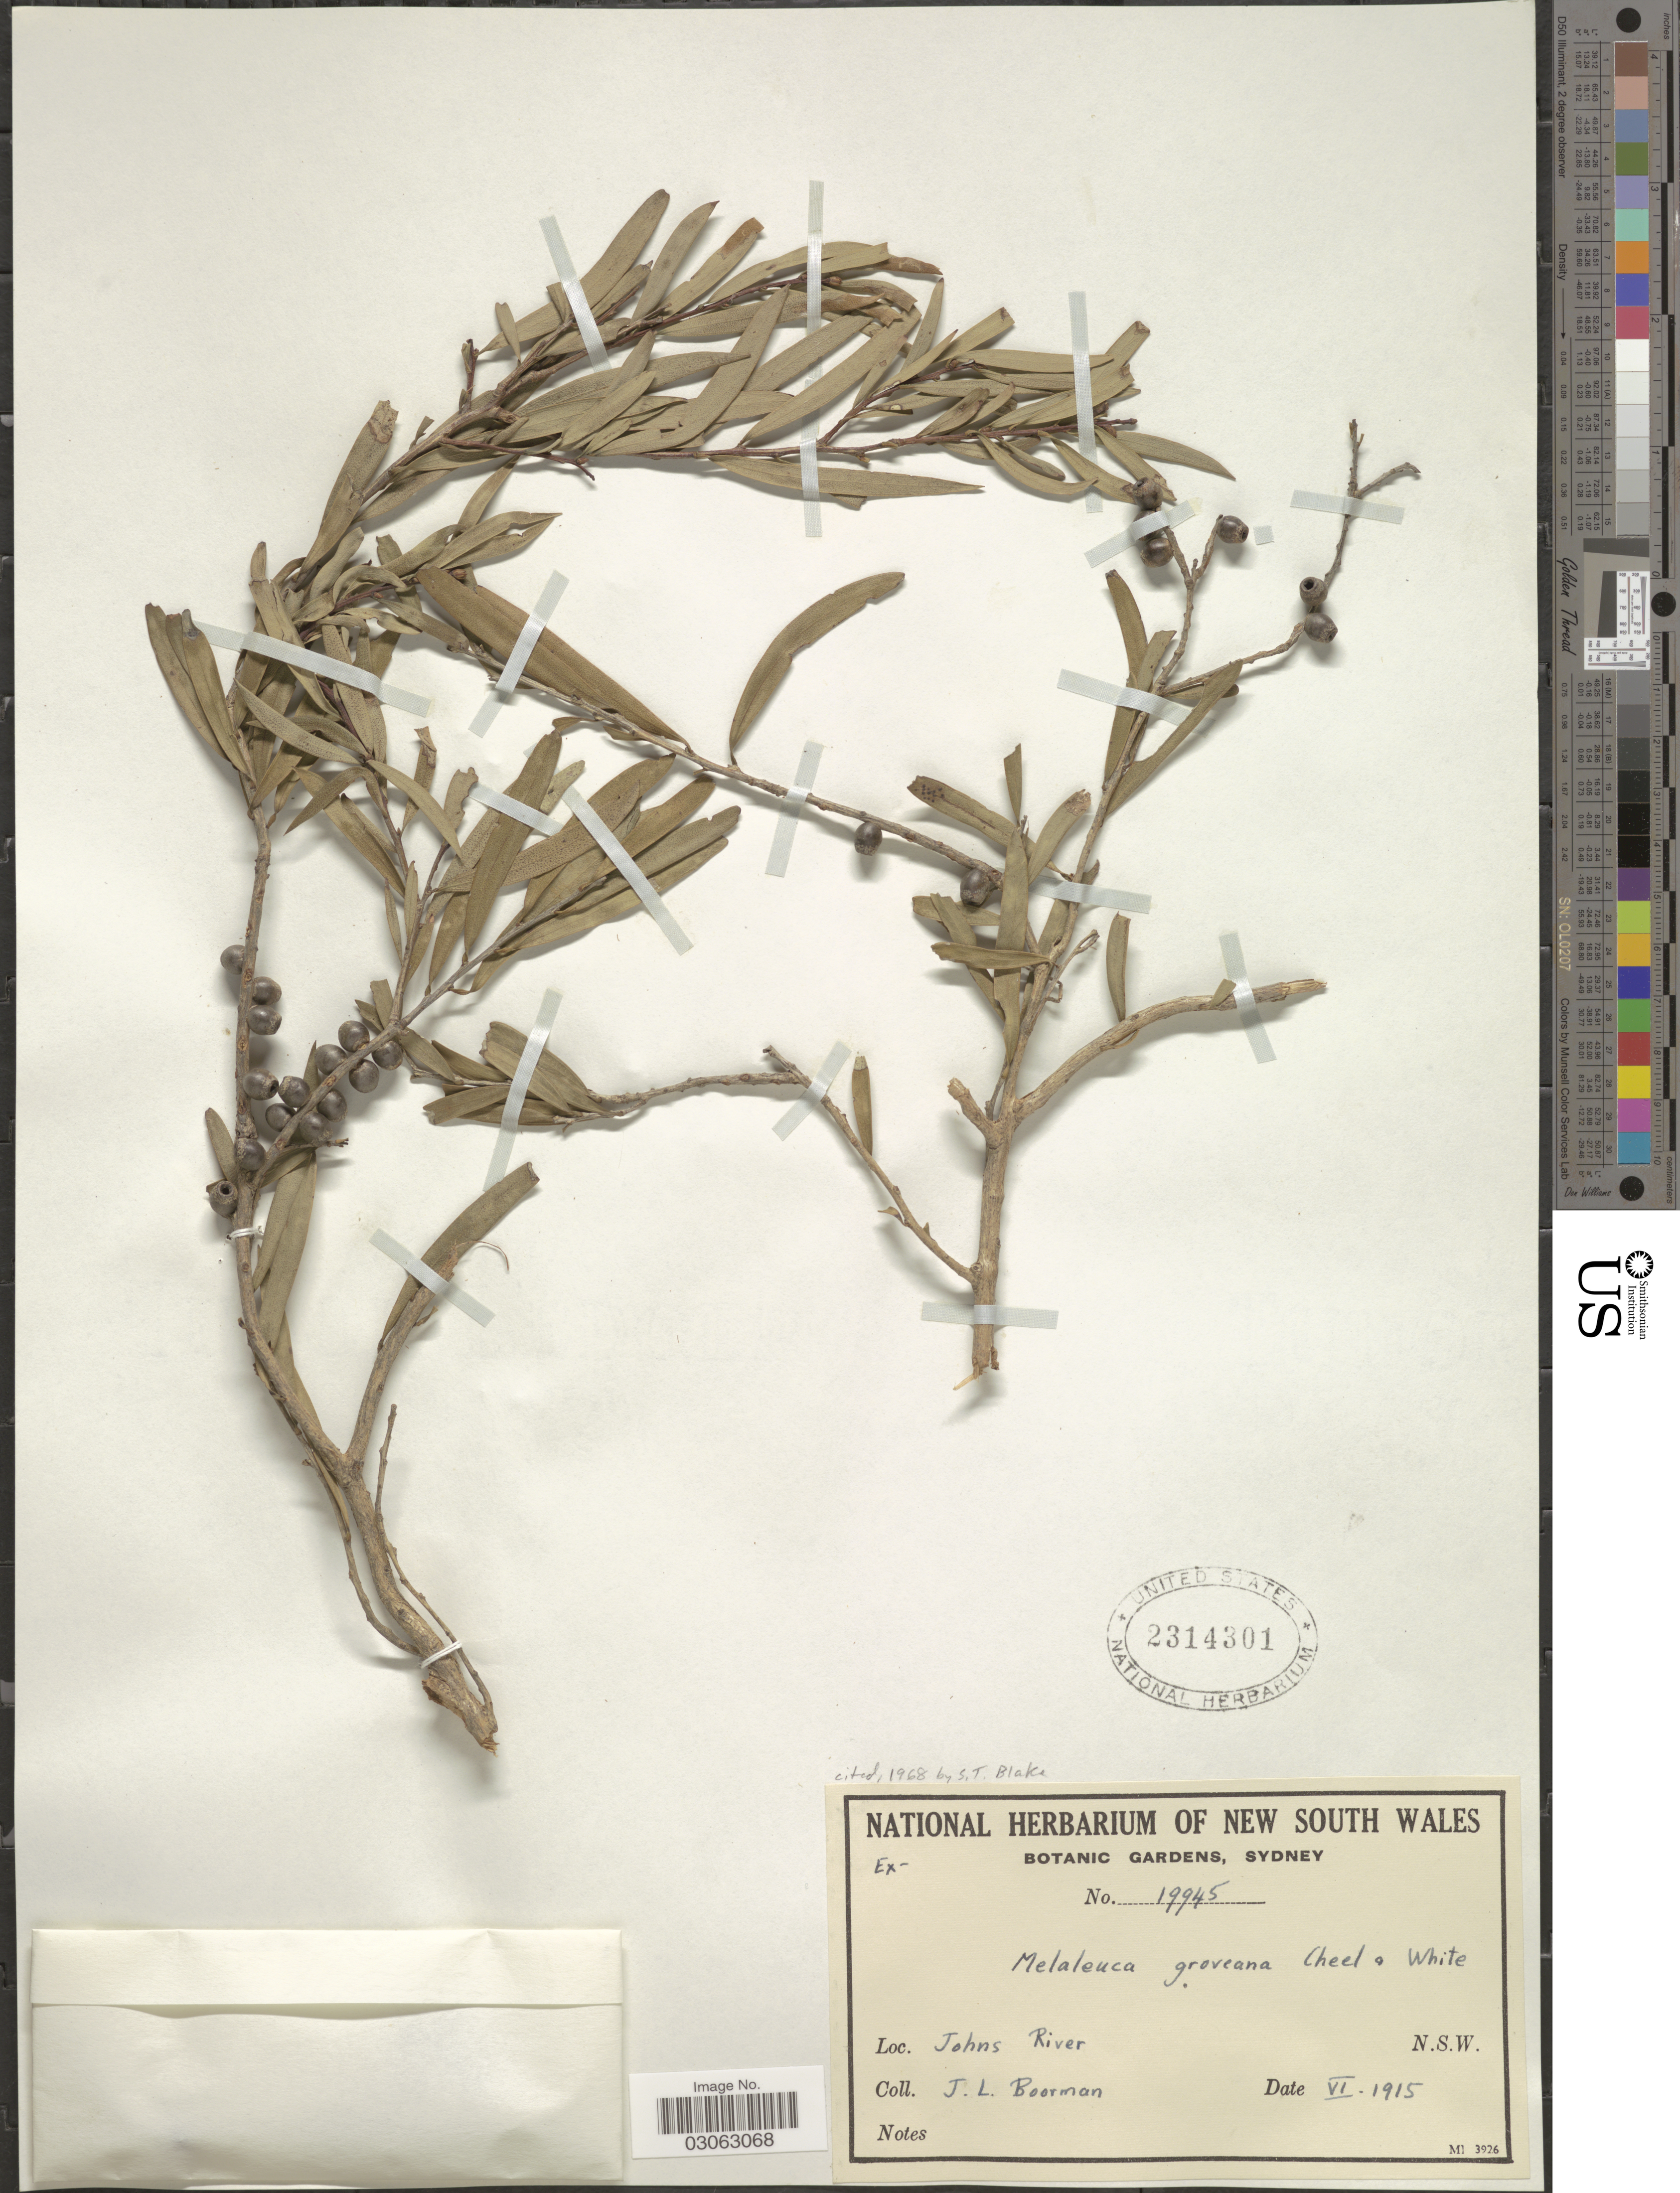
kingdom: Plantae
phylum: Tracheophyta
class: Magnoliopsida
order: Myrtales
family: Myrtaceae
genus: Melaleuca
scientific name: Melaleuca groveana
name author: Cheel & C.T. White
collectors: J. Boorman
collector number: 19945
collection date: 1915-06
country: Australia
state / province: New South Wales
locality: Johns River. N. S. W.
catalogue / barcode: US 2314301